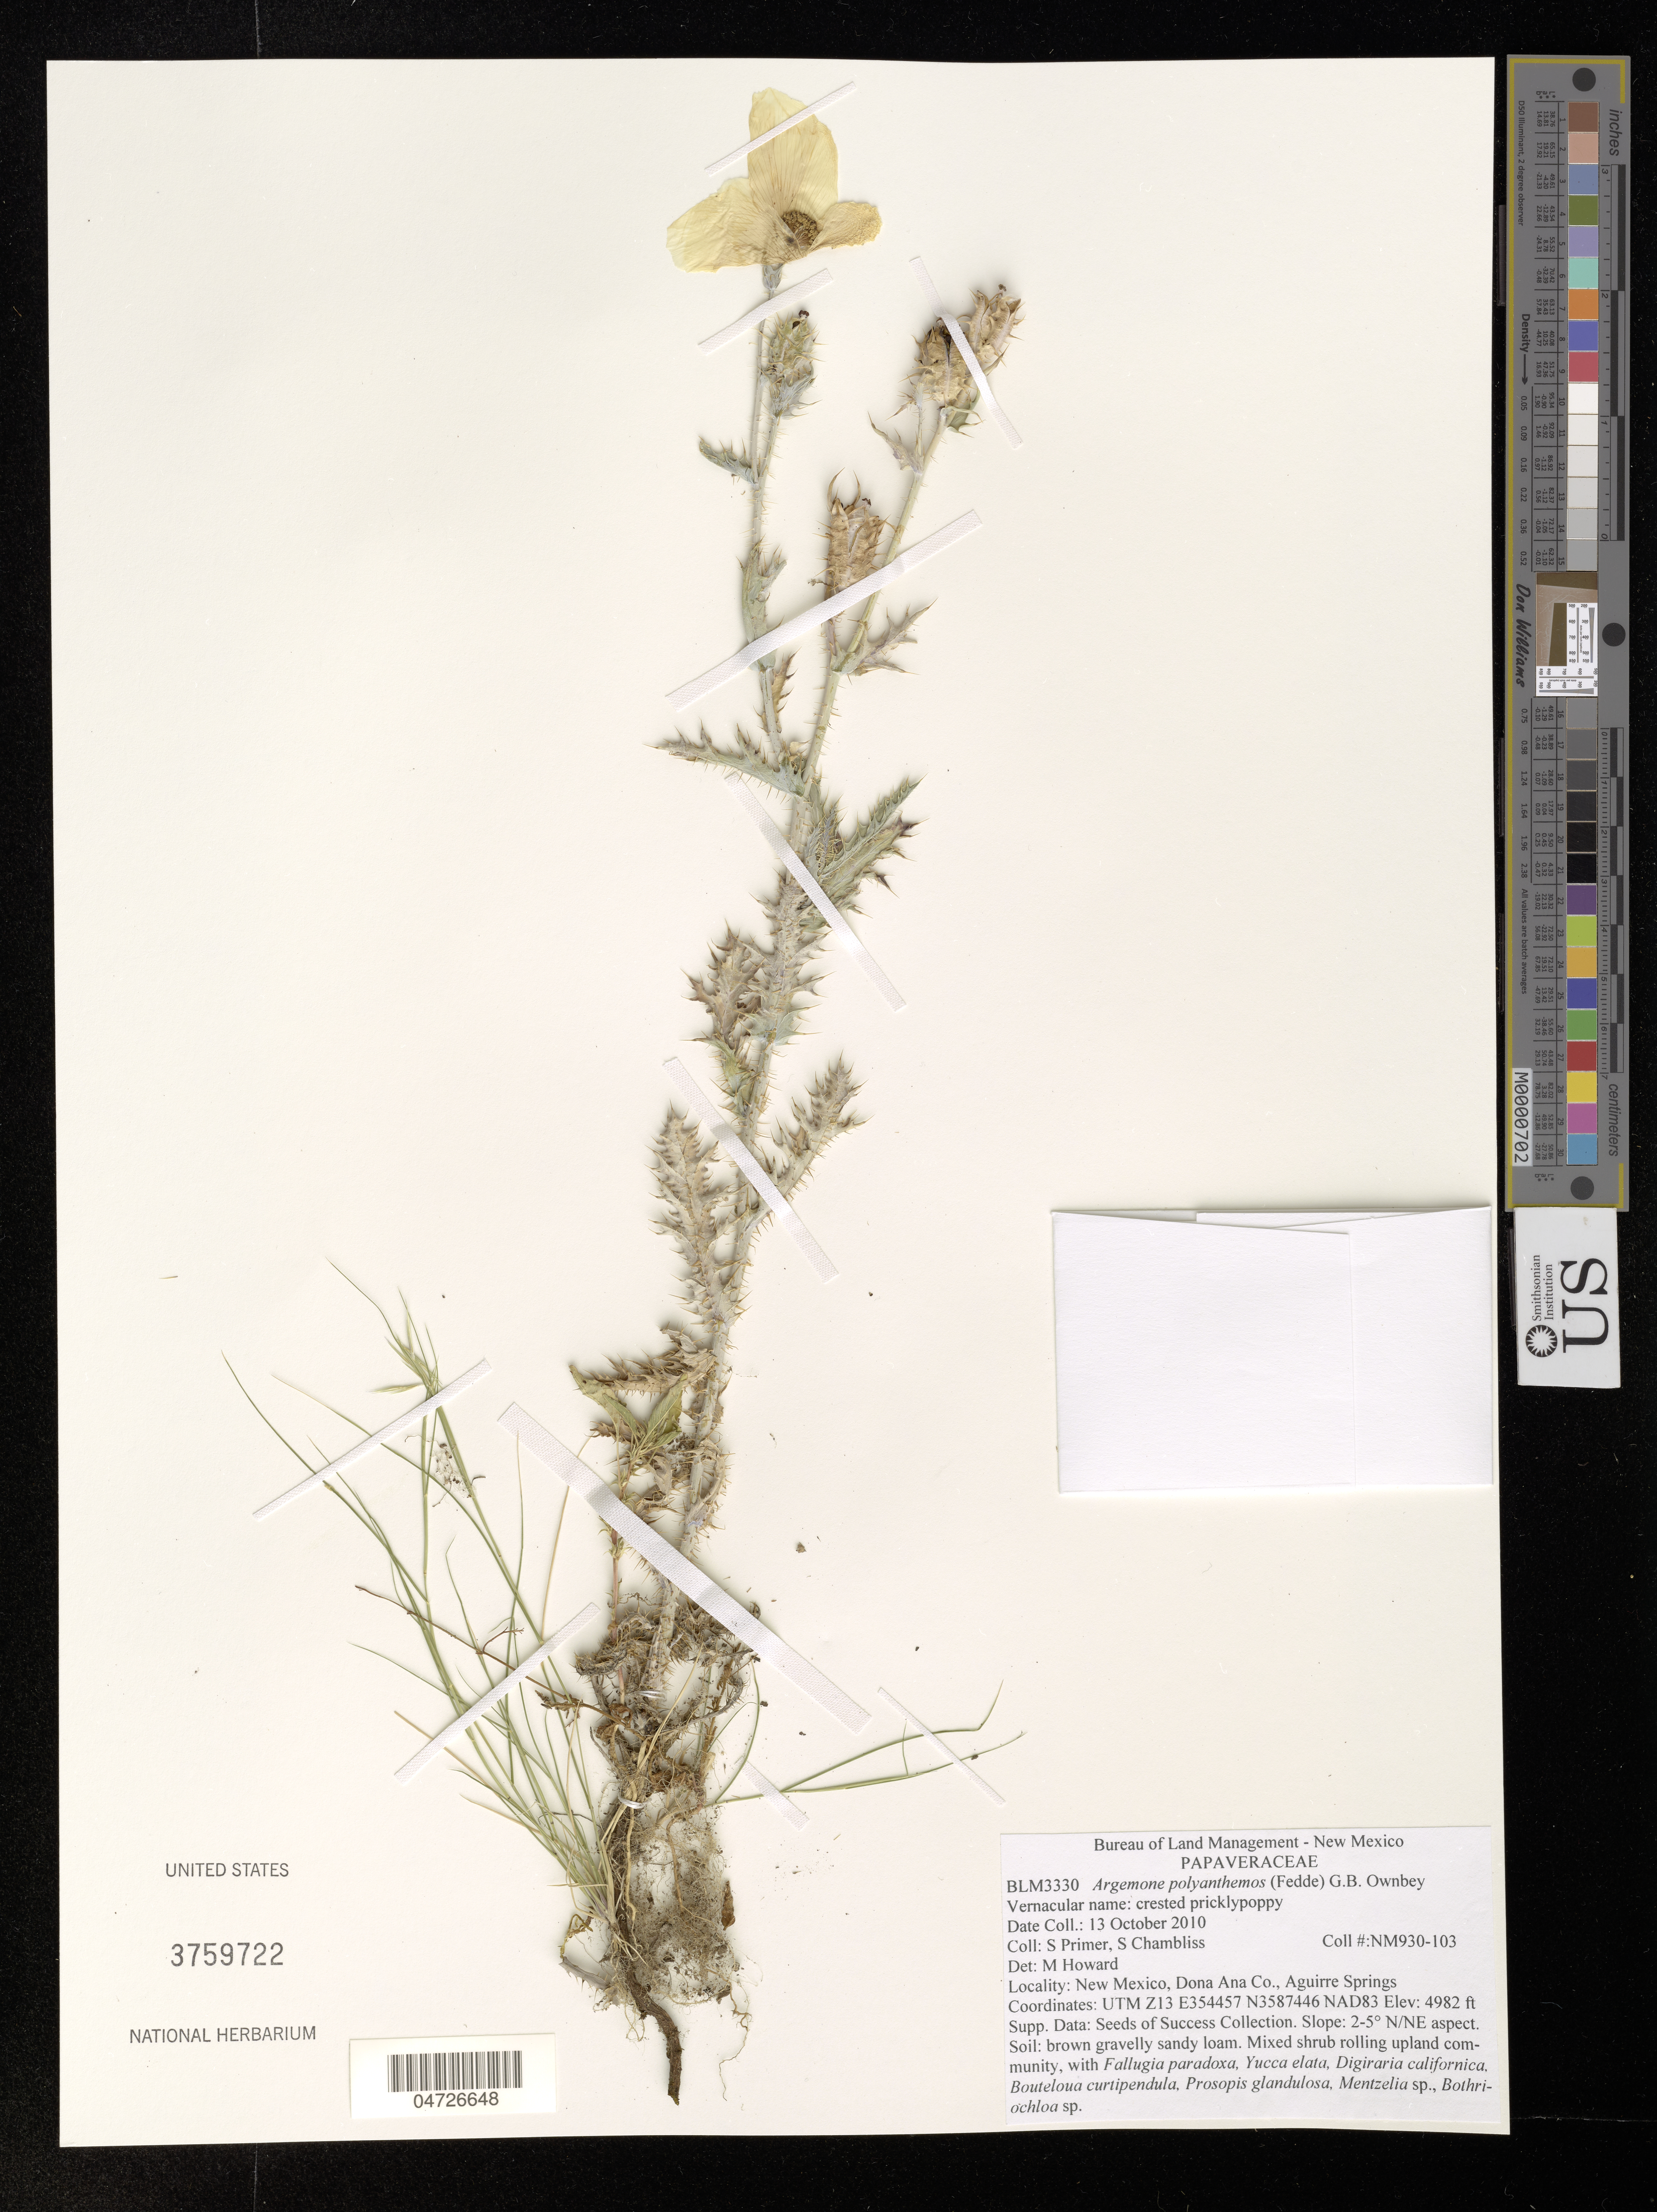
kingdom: Plantae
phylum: Tracheophyta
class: Magnoliopsida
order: Ranunculales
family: Papaveraceae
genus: Argemone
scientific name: Argemone polyanthemos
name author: (Fedde) G.B. Ownbey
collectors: S. Primer & S. Chambliss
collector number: NM930-103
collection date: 2010-10-13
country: United States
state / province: New Mexico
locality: Dona Ana Co., Aguirre Springs.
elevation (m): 1519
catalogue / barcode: US 3759722